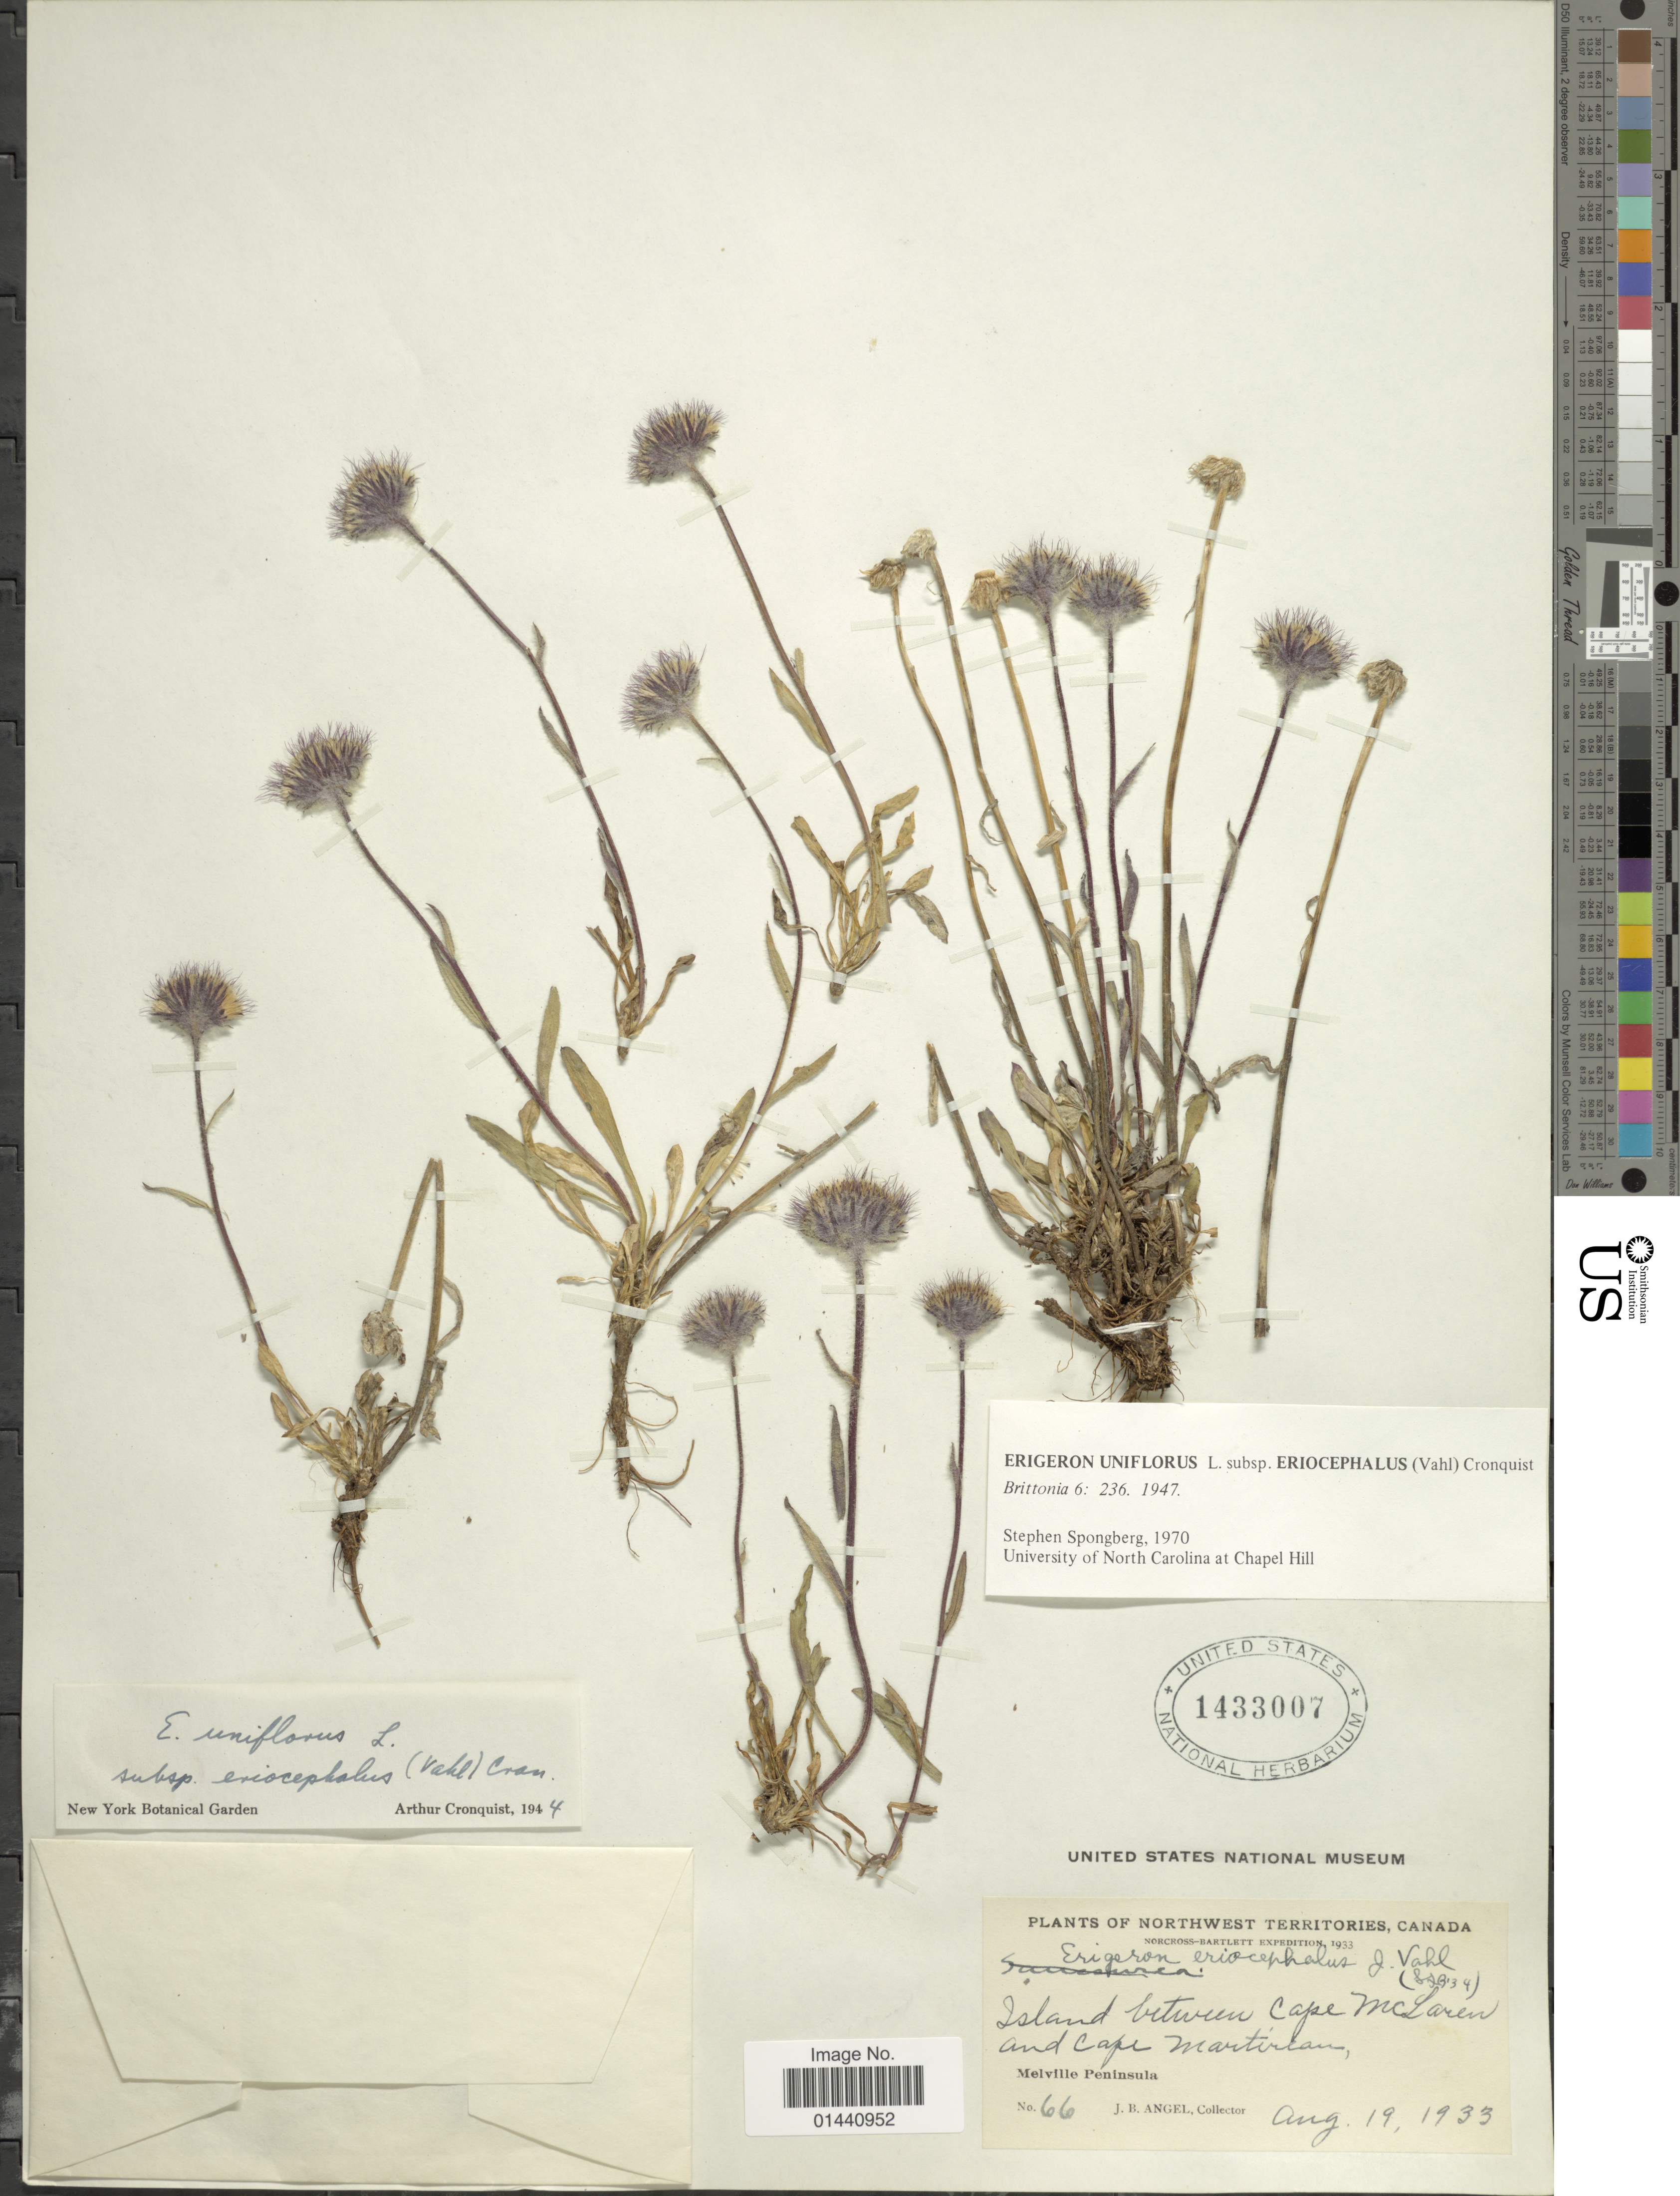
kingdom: Plantae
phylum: Tracheophyta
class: Magnoliopsida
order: Asterales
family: Asteraceae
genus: Erigeron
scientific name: Erigeron eriocephalus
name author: J. Vahl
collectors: J. Angel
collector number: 66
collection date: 1933-08-19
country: Canada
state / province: Northwest Territories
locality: Island between Cape McLaren and Cape Martircan. Melville Peninsula.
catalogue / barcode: US 1433007